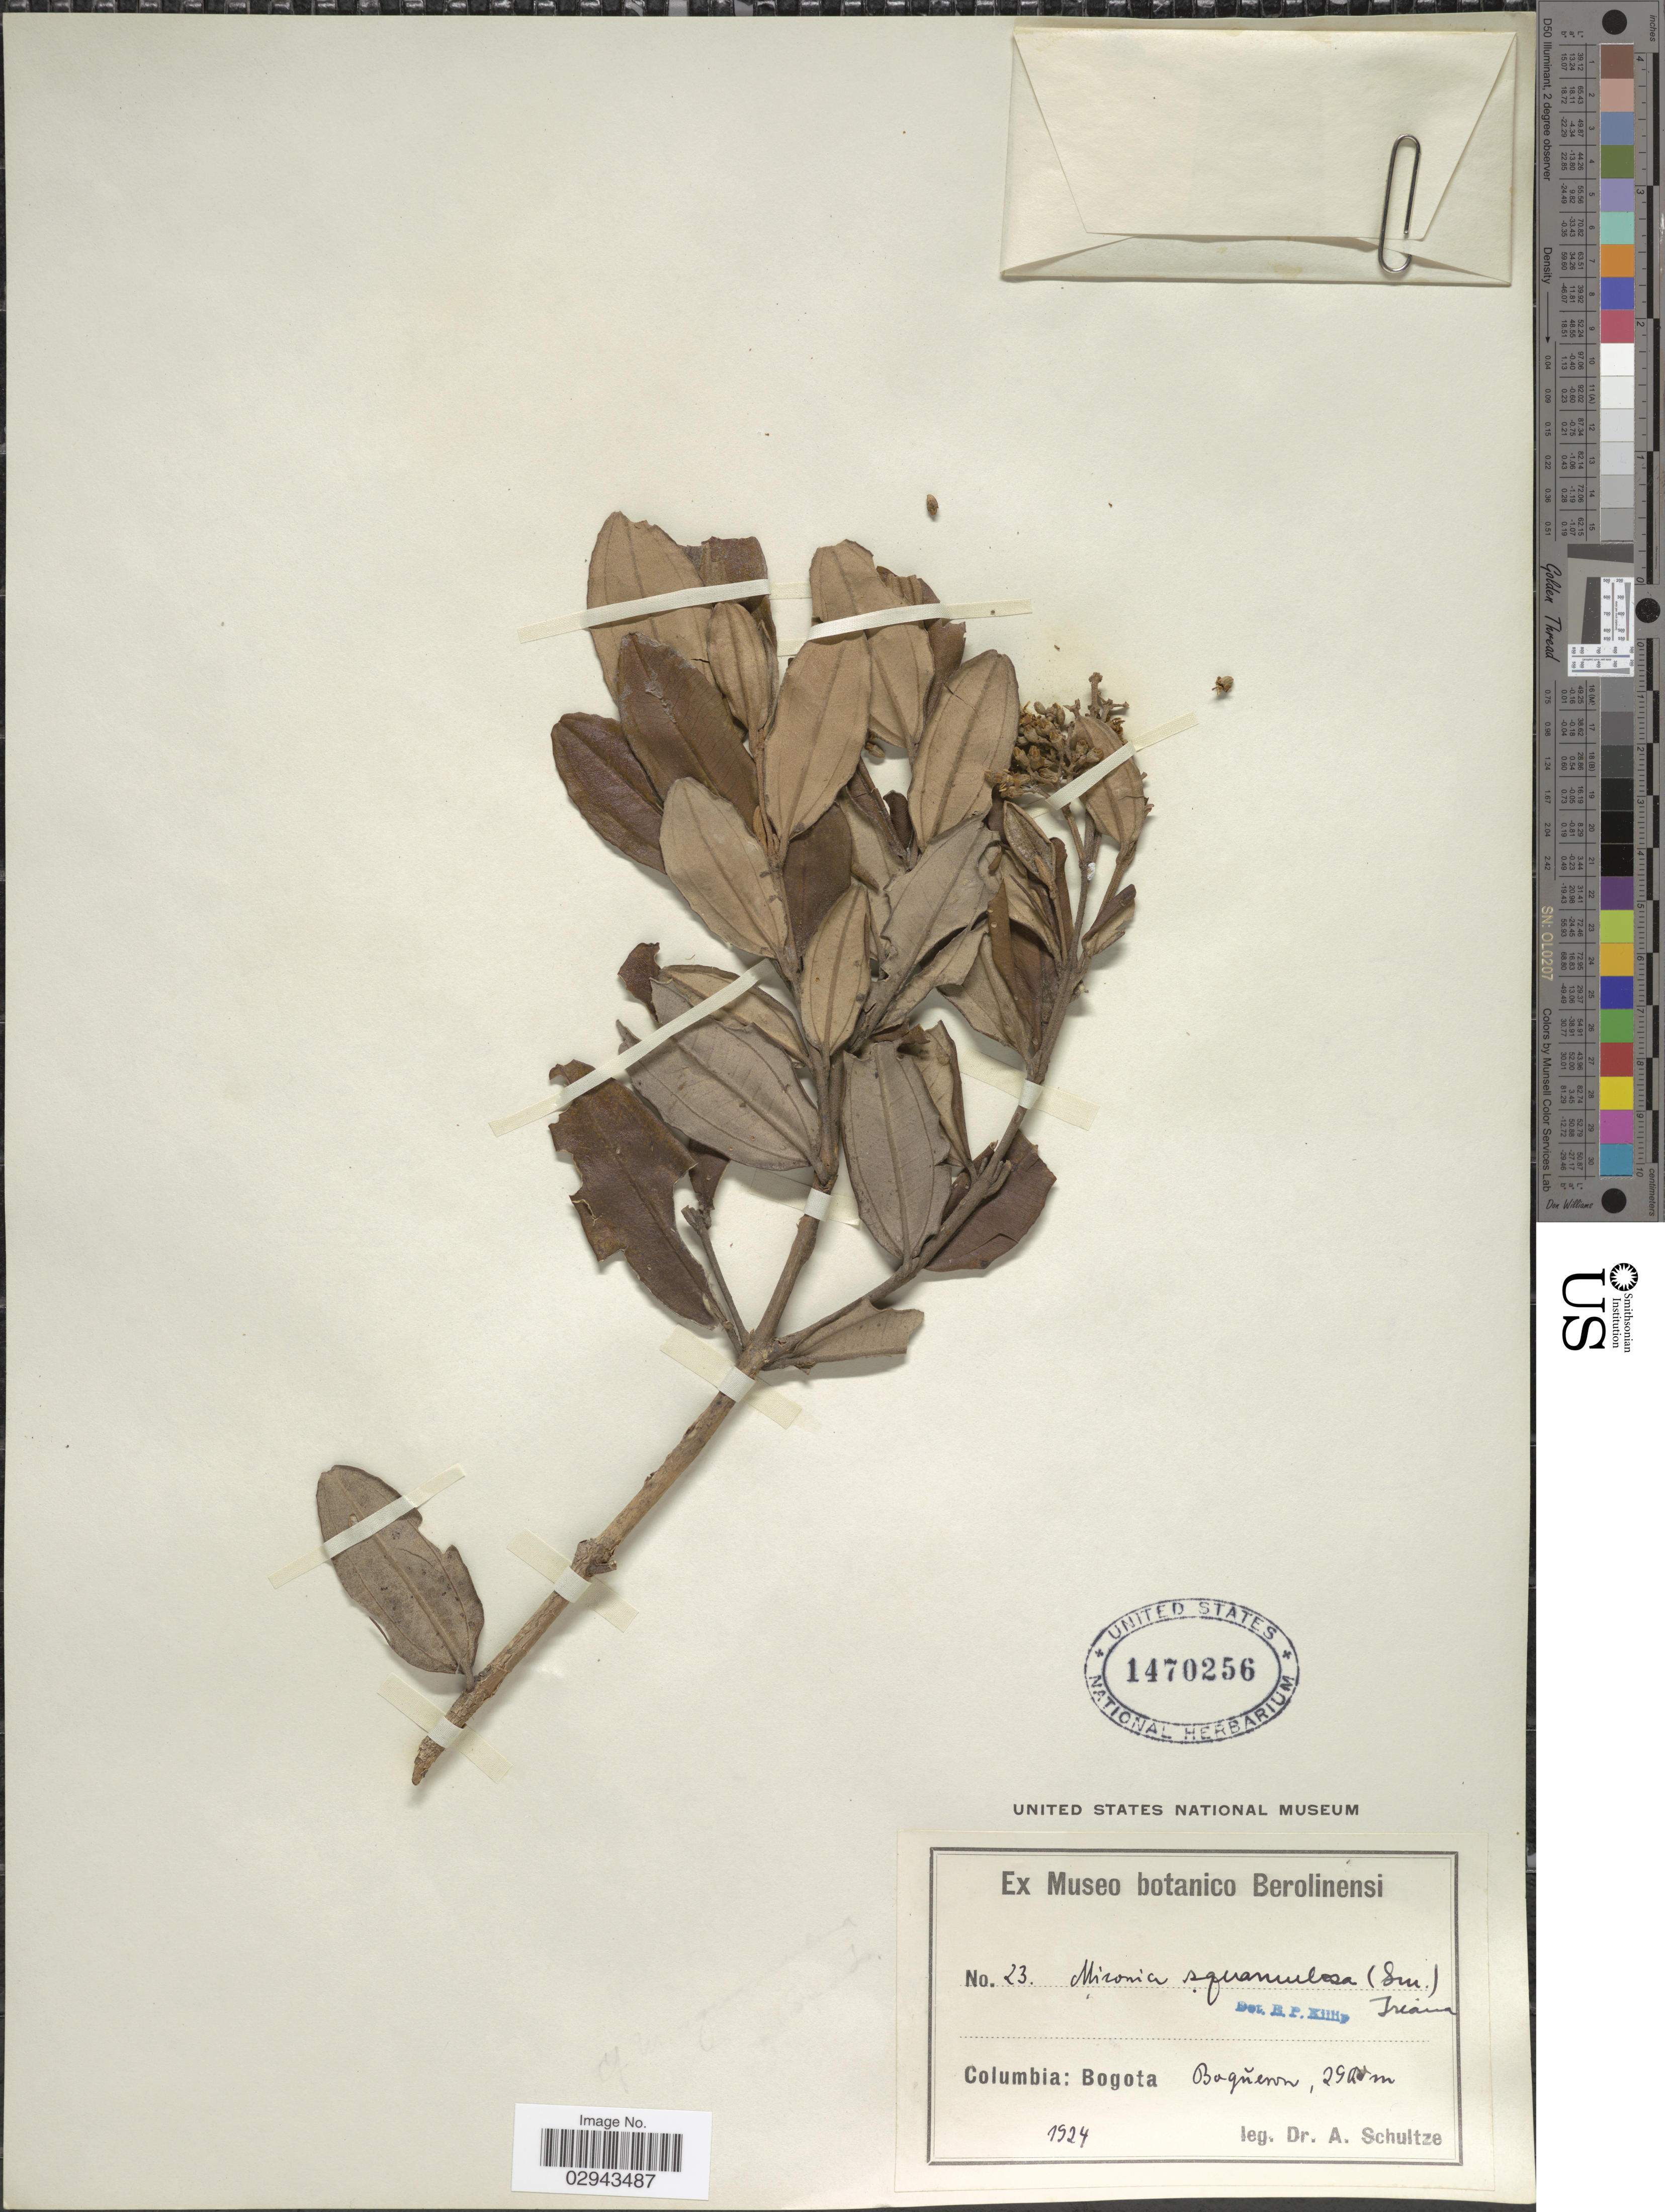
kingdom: Plantae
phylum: Tracheophyta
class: Magnoliopsida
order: Myrtales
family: Melastomataceae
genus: Miconia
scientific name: Miconia squamulosa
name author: (Sm.) Triana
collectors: A. Schultze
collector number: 23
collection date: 1924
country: Colombia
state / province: Bogota D.C.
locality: Bogota. Boqueron.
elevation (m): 2900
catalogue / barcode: US 1470256